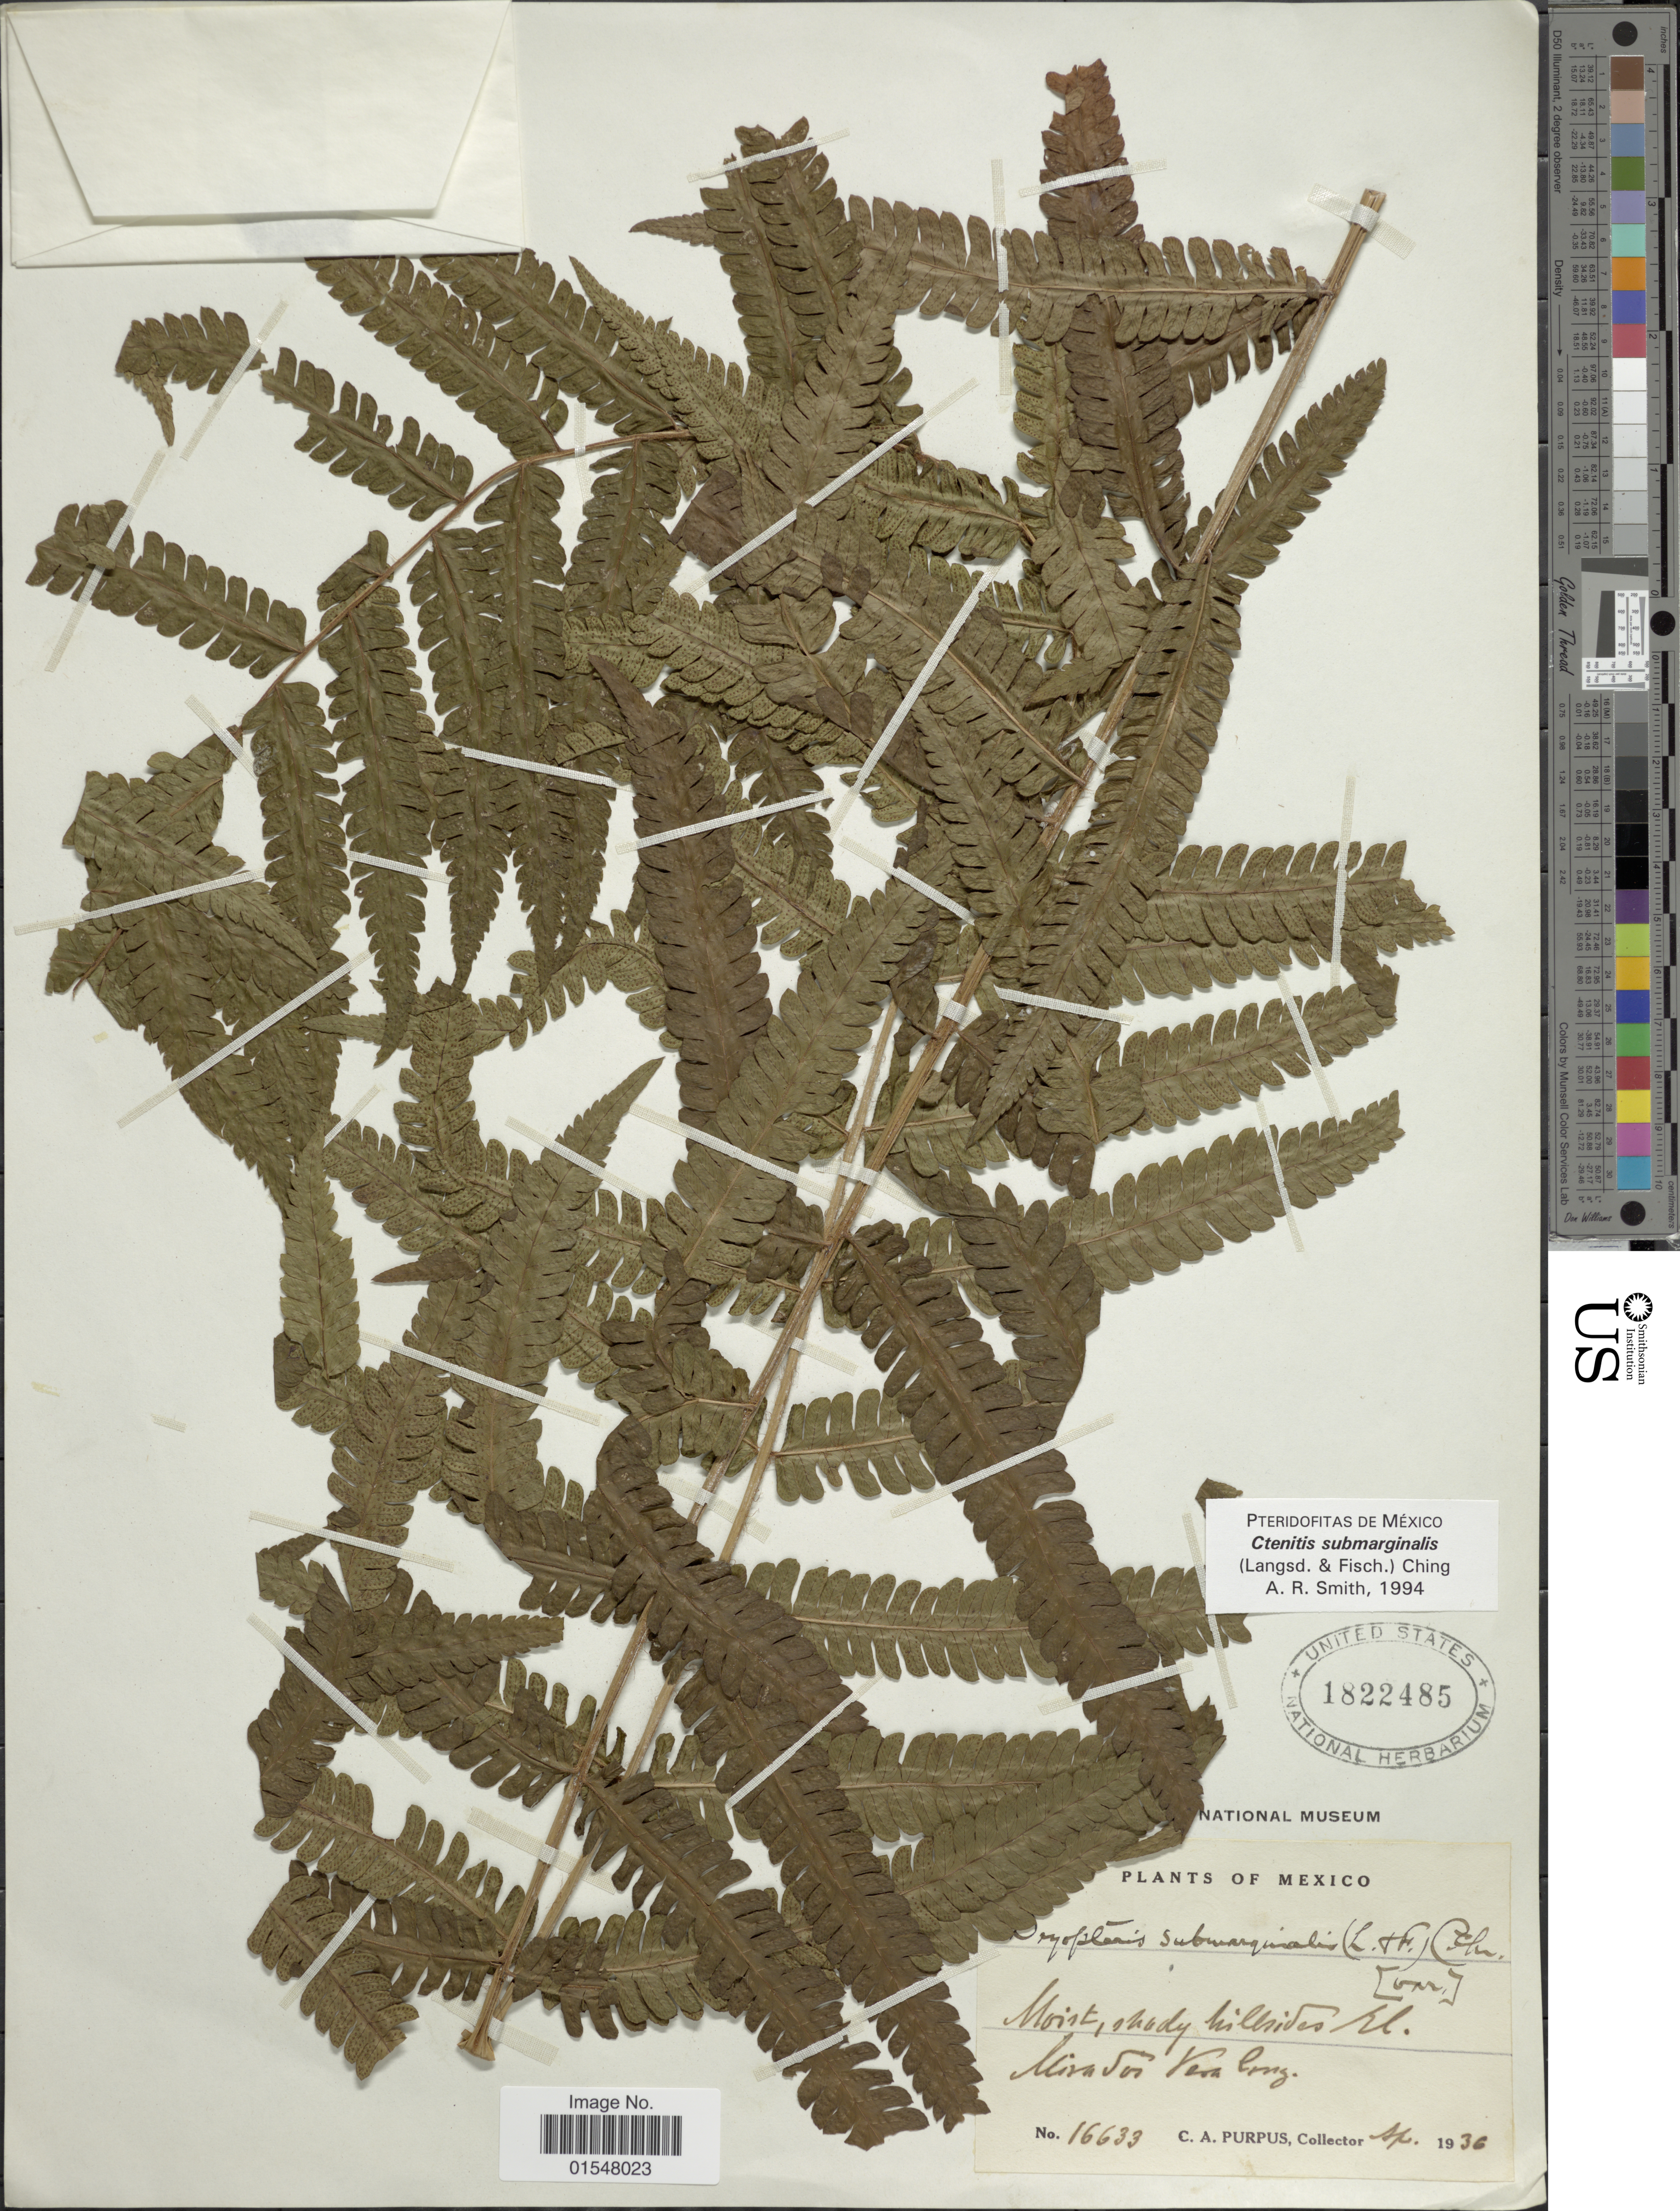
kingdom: Plantae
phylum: Tracheophyta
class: Polypodiopsida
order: Polypodiales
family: Dryopteridaceae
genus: Ctenitis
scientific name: Ctenitis submarginalis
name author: (Langsd. & Fisch.) Ching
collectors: C. A. Purpus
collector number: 16633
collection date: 1936-09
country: Mexico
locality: Mirador Vera Cruz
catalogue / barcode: US 1822485